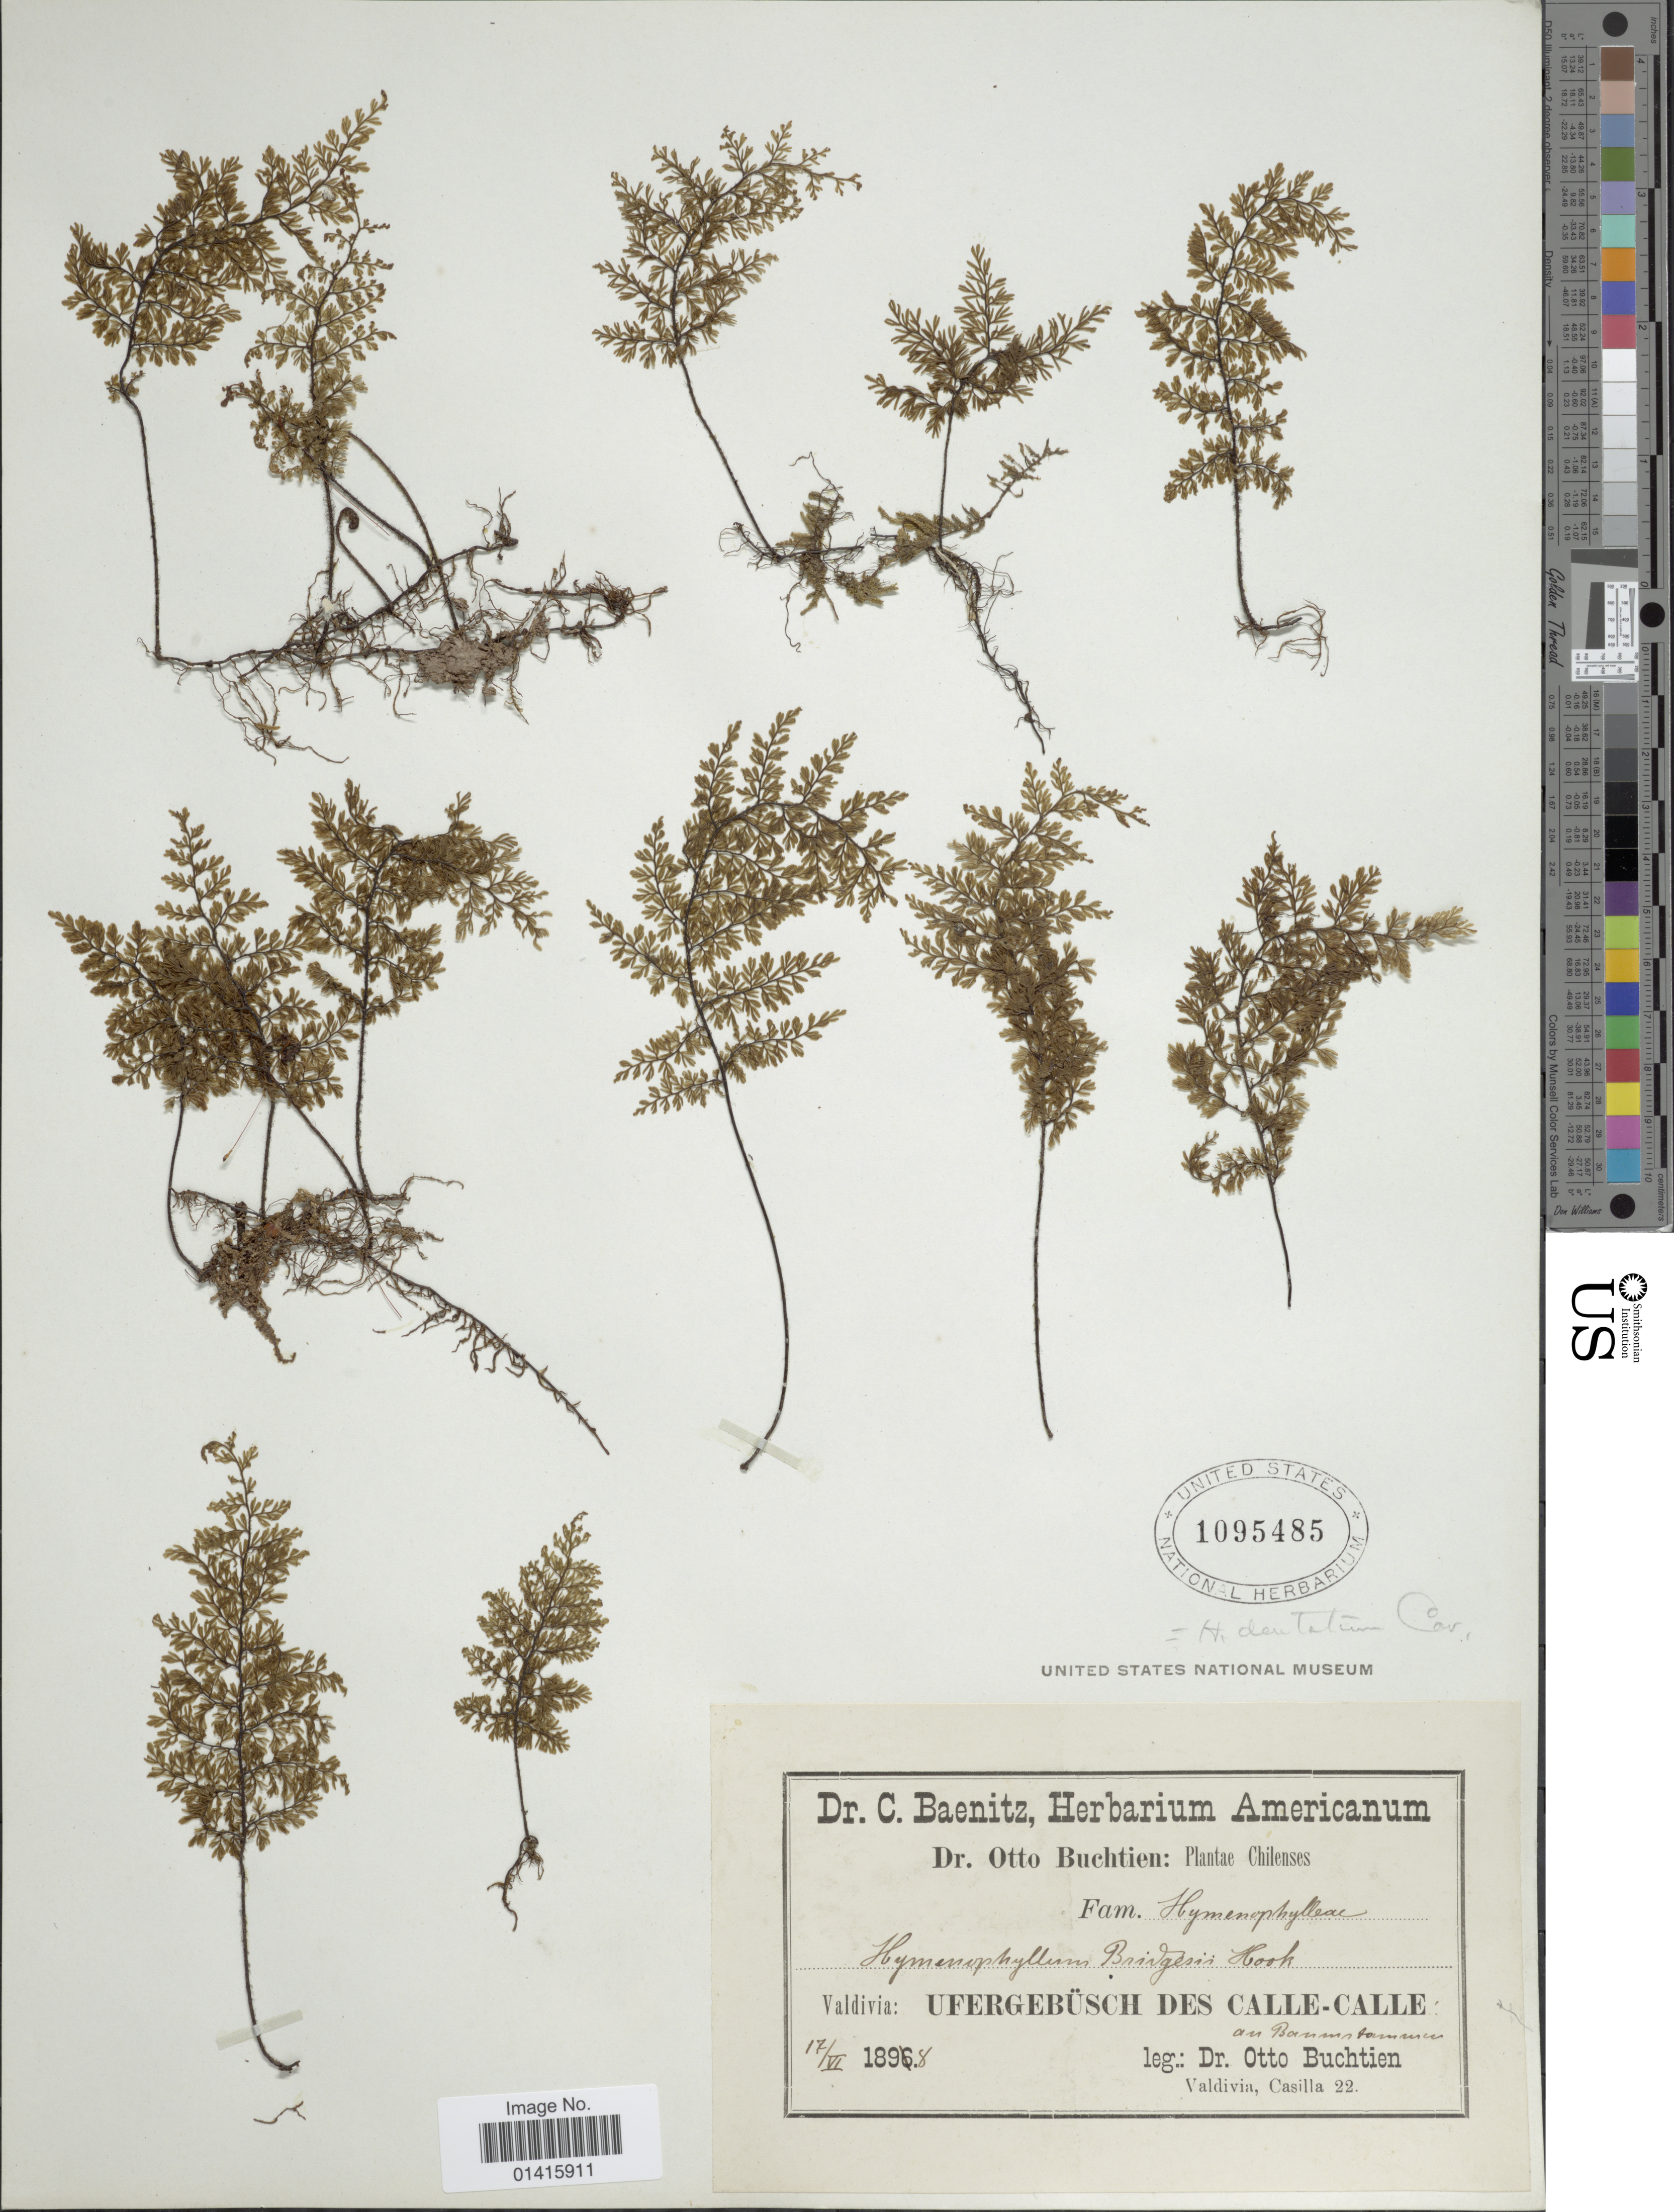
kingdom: Plantae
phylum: Tracheophyta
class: Polypodiopsida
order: Hymenophyllales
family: Hymenophyllaceae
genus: Hymenophyllum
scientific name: Hymenophyllum dentatum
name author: Cav.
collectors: O. Buchtien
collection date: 1898-06-17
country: Chile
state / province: Los Ríos (XIV)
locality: Valdivia: Ufergebusch des Calle-Calle an Baumstämmen.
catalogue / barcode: US 1095485